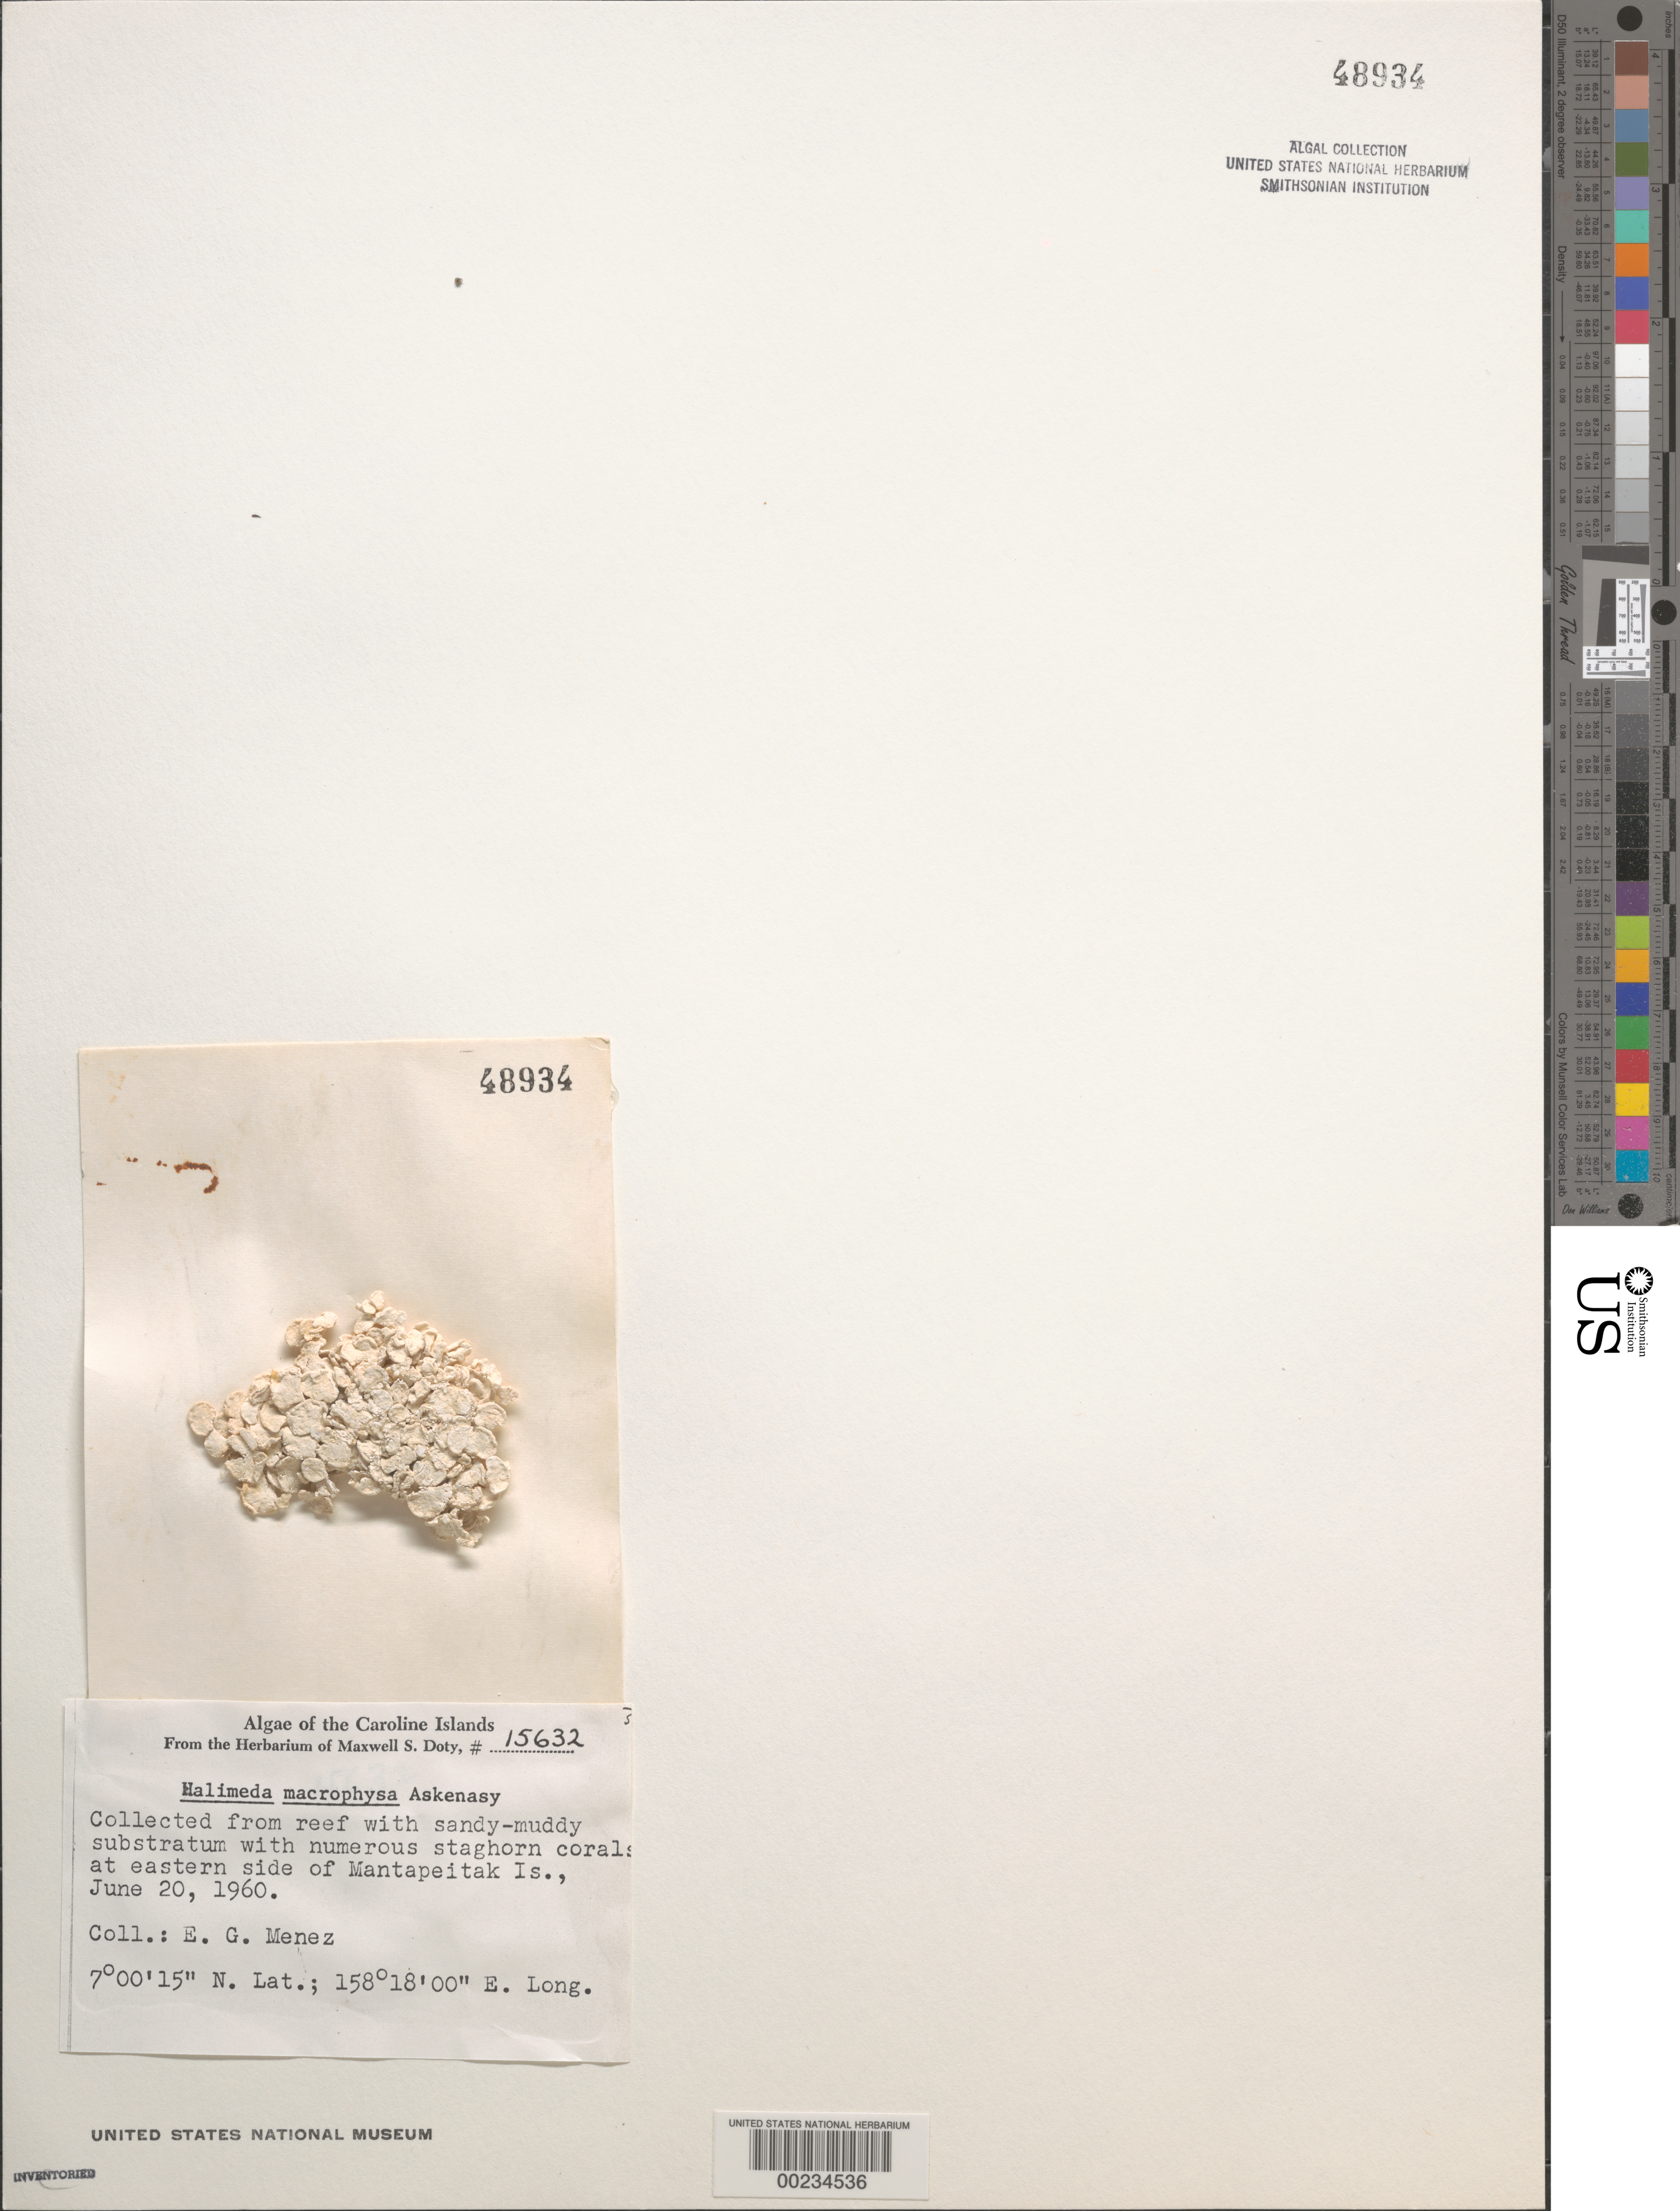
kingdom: Plantae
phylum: Chlorophyta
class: Ulvophyceae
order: Bryopsidales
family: Halimedaceae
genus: Halimeda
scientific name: Halimeda macrophysa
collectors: Meñez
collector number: MSD 15632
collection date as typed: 20 Jun 1960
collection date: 1960-06-20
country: Micronesia, Federated States of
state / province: Pohnpei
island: Mantapeitak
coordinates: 7 00' 15" N, 158 18' 00" E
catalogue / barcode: US 48934